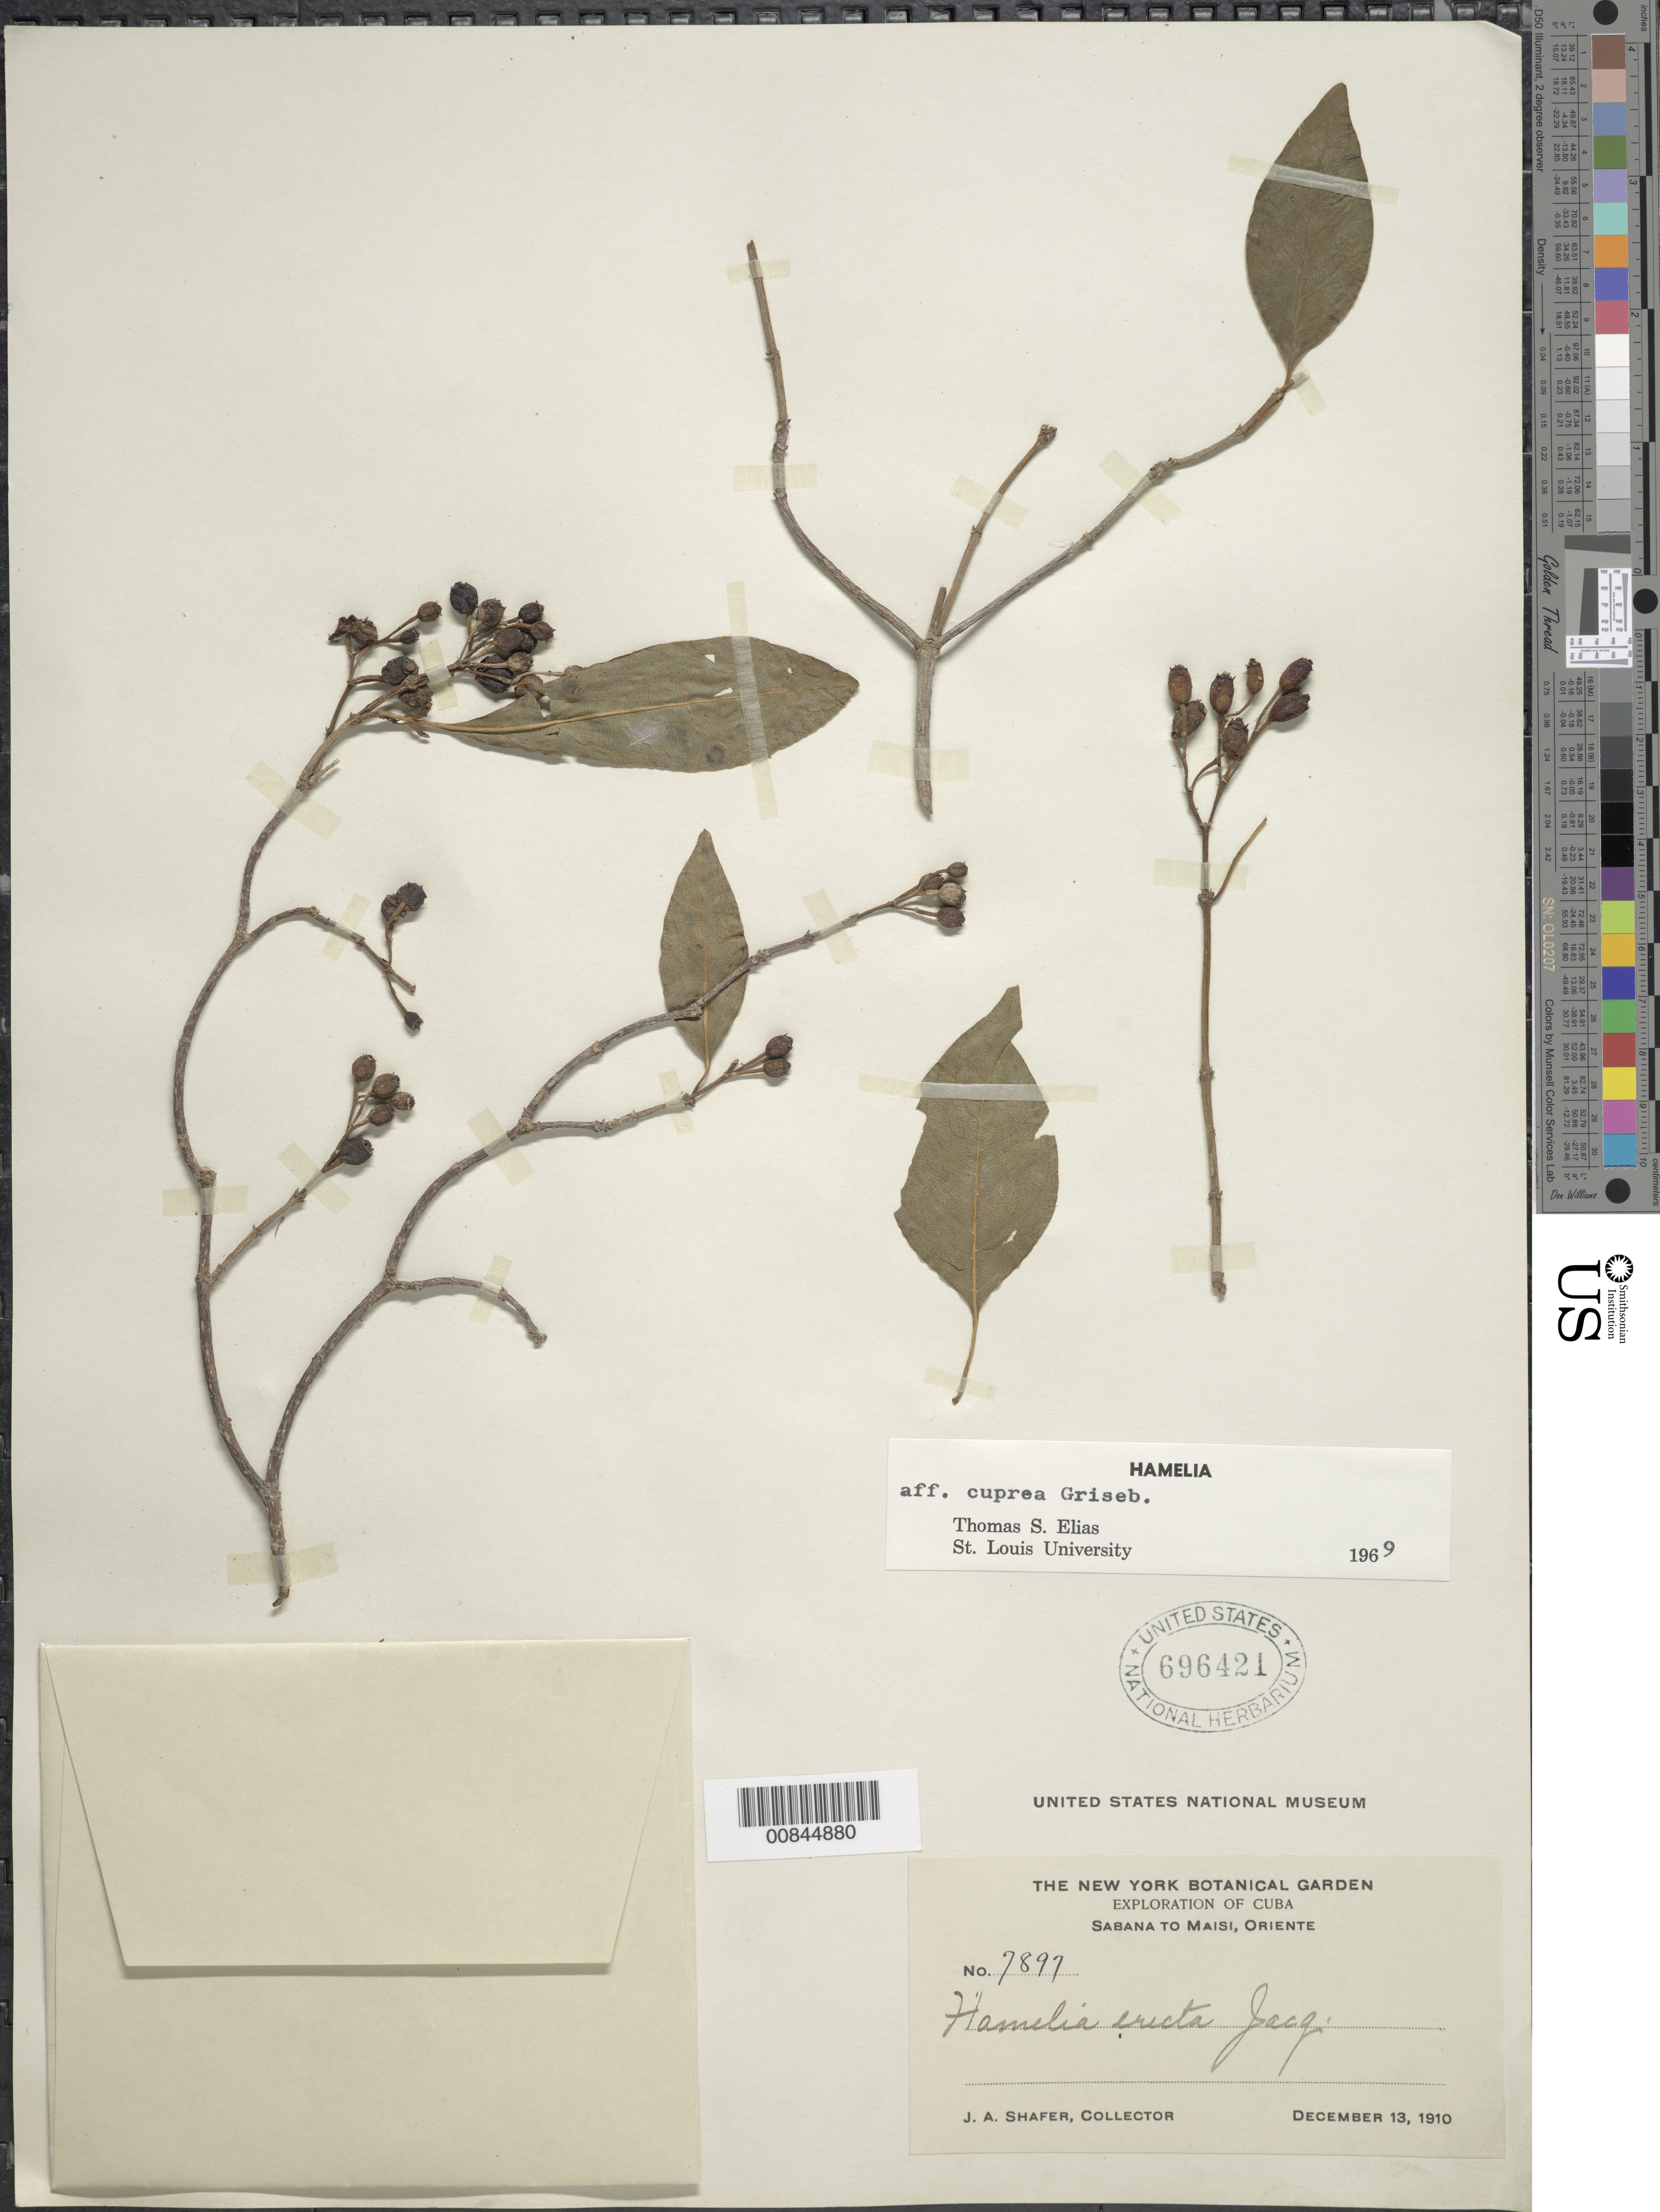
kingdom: Plantae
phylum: Tracheophyta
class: Magnoliopsida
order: Gentianales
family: Rubiaceae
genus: Hamelia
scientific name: Hamelia cuprea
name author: Griseb.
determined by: Elias, T. S.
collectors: J. A. Shafer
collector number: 7897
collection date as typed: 13 Dec 1910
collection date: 1910-12-13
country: Cuba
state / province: Oriente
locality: Sabana to Maisi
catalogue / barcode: US 696421